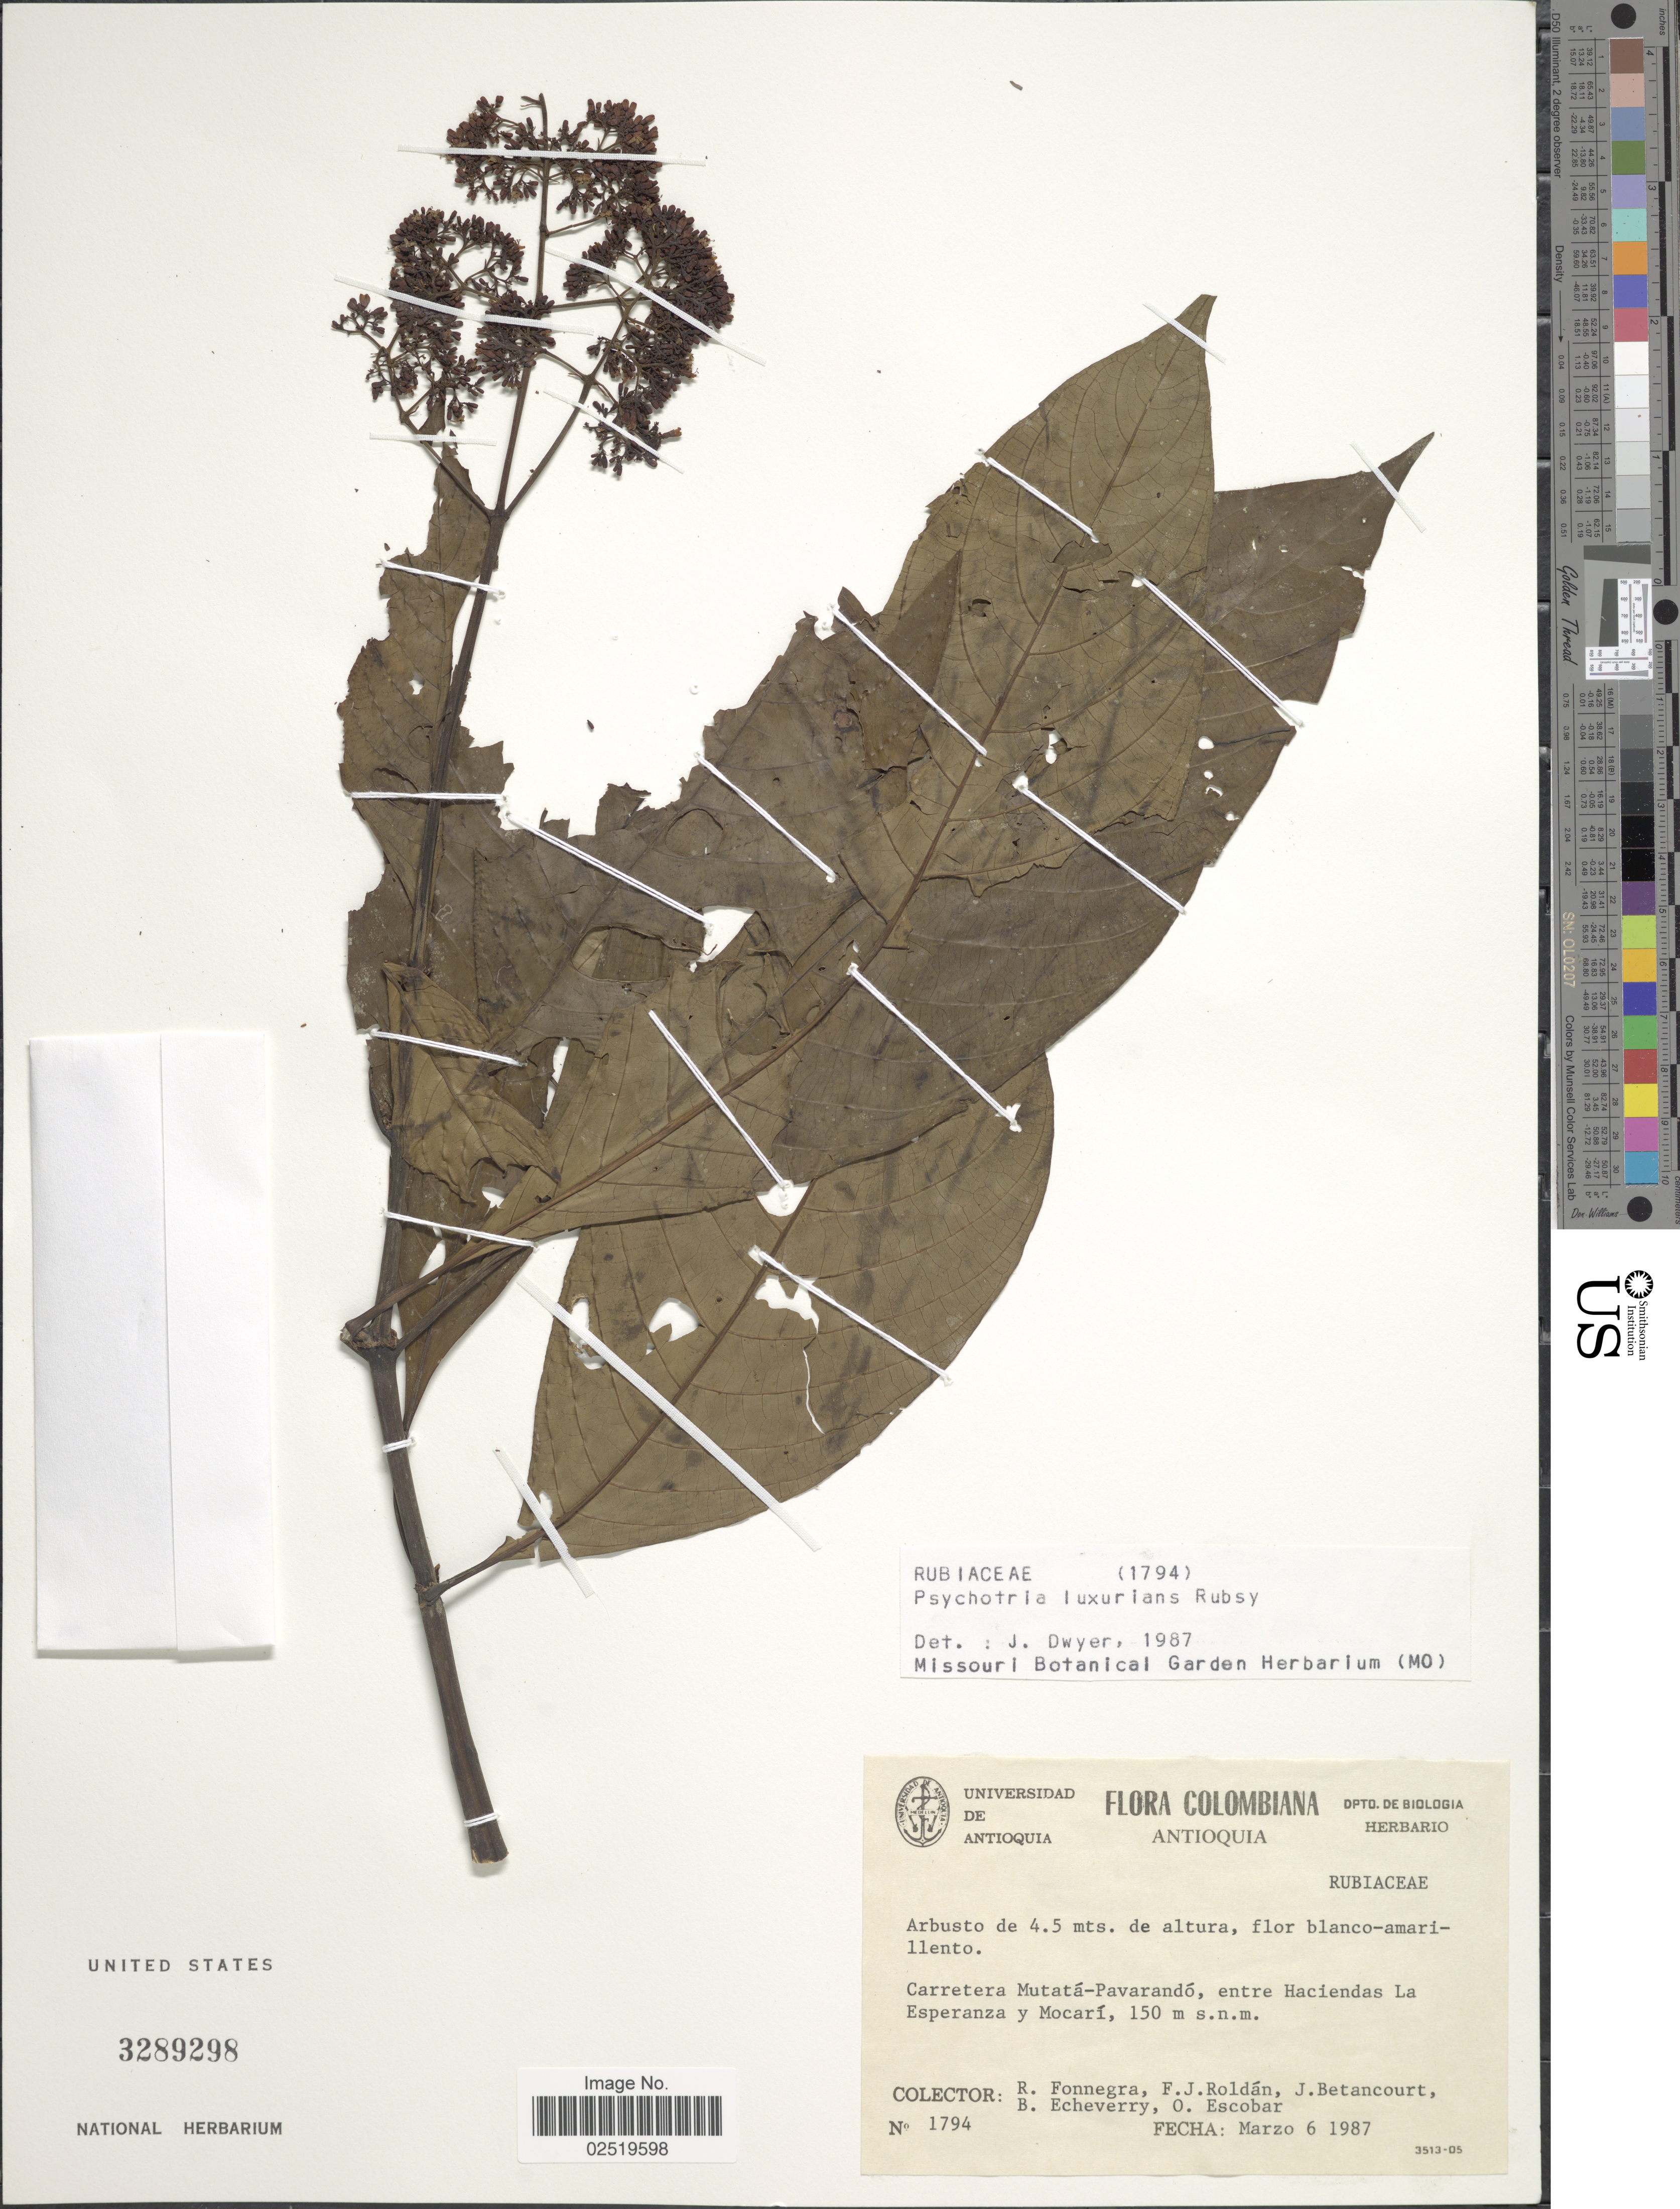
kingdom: Plantae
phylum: Tracheophyta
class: Magnoliopsida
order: Gentianales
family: Rubiaceae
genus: Psychotria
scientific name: Psychotria luxurians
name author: Rusby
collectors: R. Fonnegra, F. J. Roldán, J. Betancourt, B. Echeverry & O. Escobar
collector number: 1794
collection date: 1987-03-06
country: Colombia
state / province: Antioquia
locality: Carretera Mutata-Pavarando, entre Haciendas La Esperanza y Mocari.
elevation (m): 150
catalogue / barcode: US 3289298